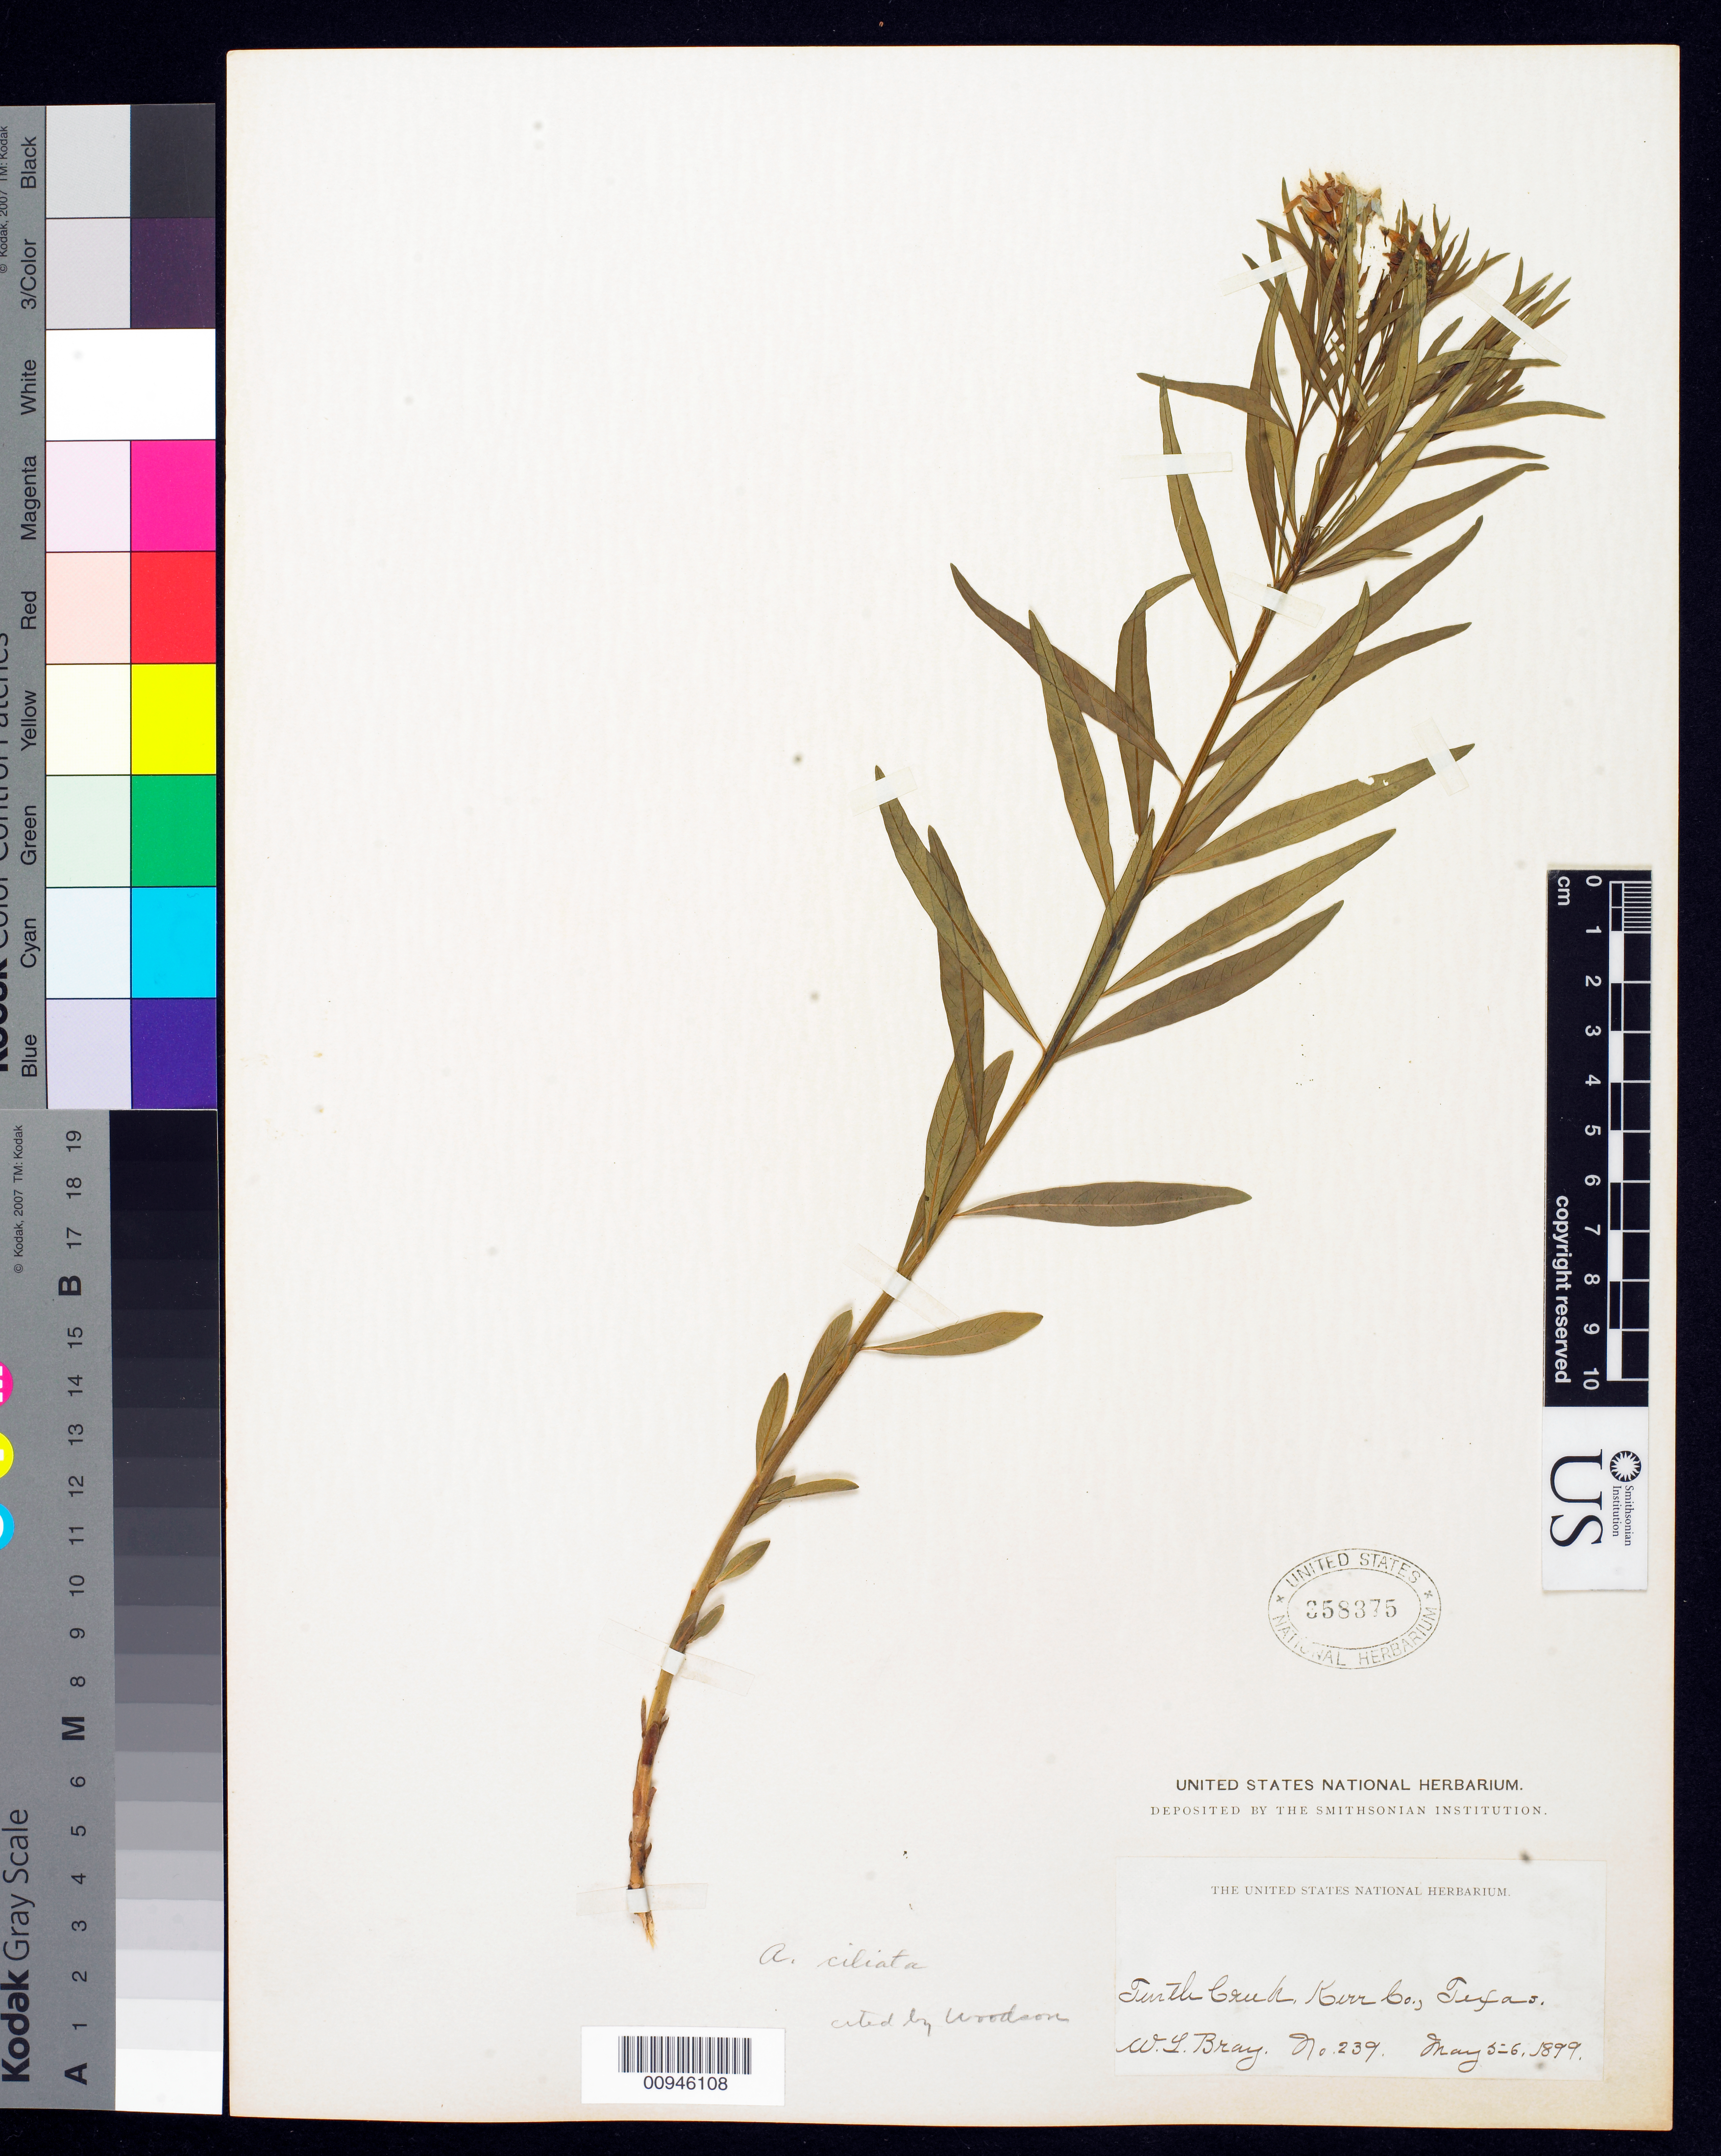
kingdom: Plantae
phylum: Tracheophyta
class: Magnoliopsida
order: Gentianales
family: Apocynaceae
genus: Amsonia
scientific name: Amsonia texana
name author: (A. Gray) A. Heller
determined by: Sorrie, B. A.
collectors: W. L. Bray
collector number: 239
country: United States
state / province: Texas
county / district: Kerr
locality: Turtle Creek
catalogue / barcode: US 358375